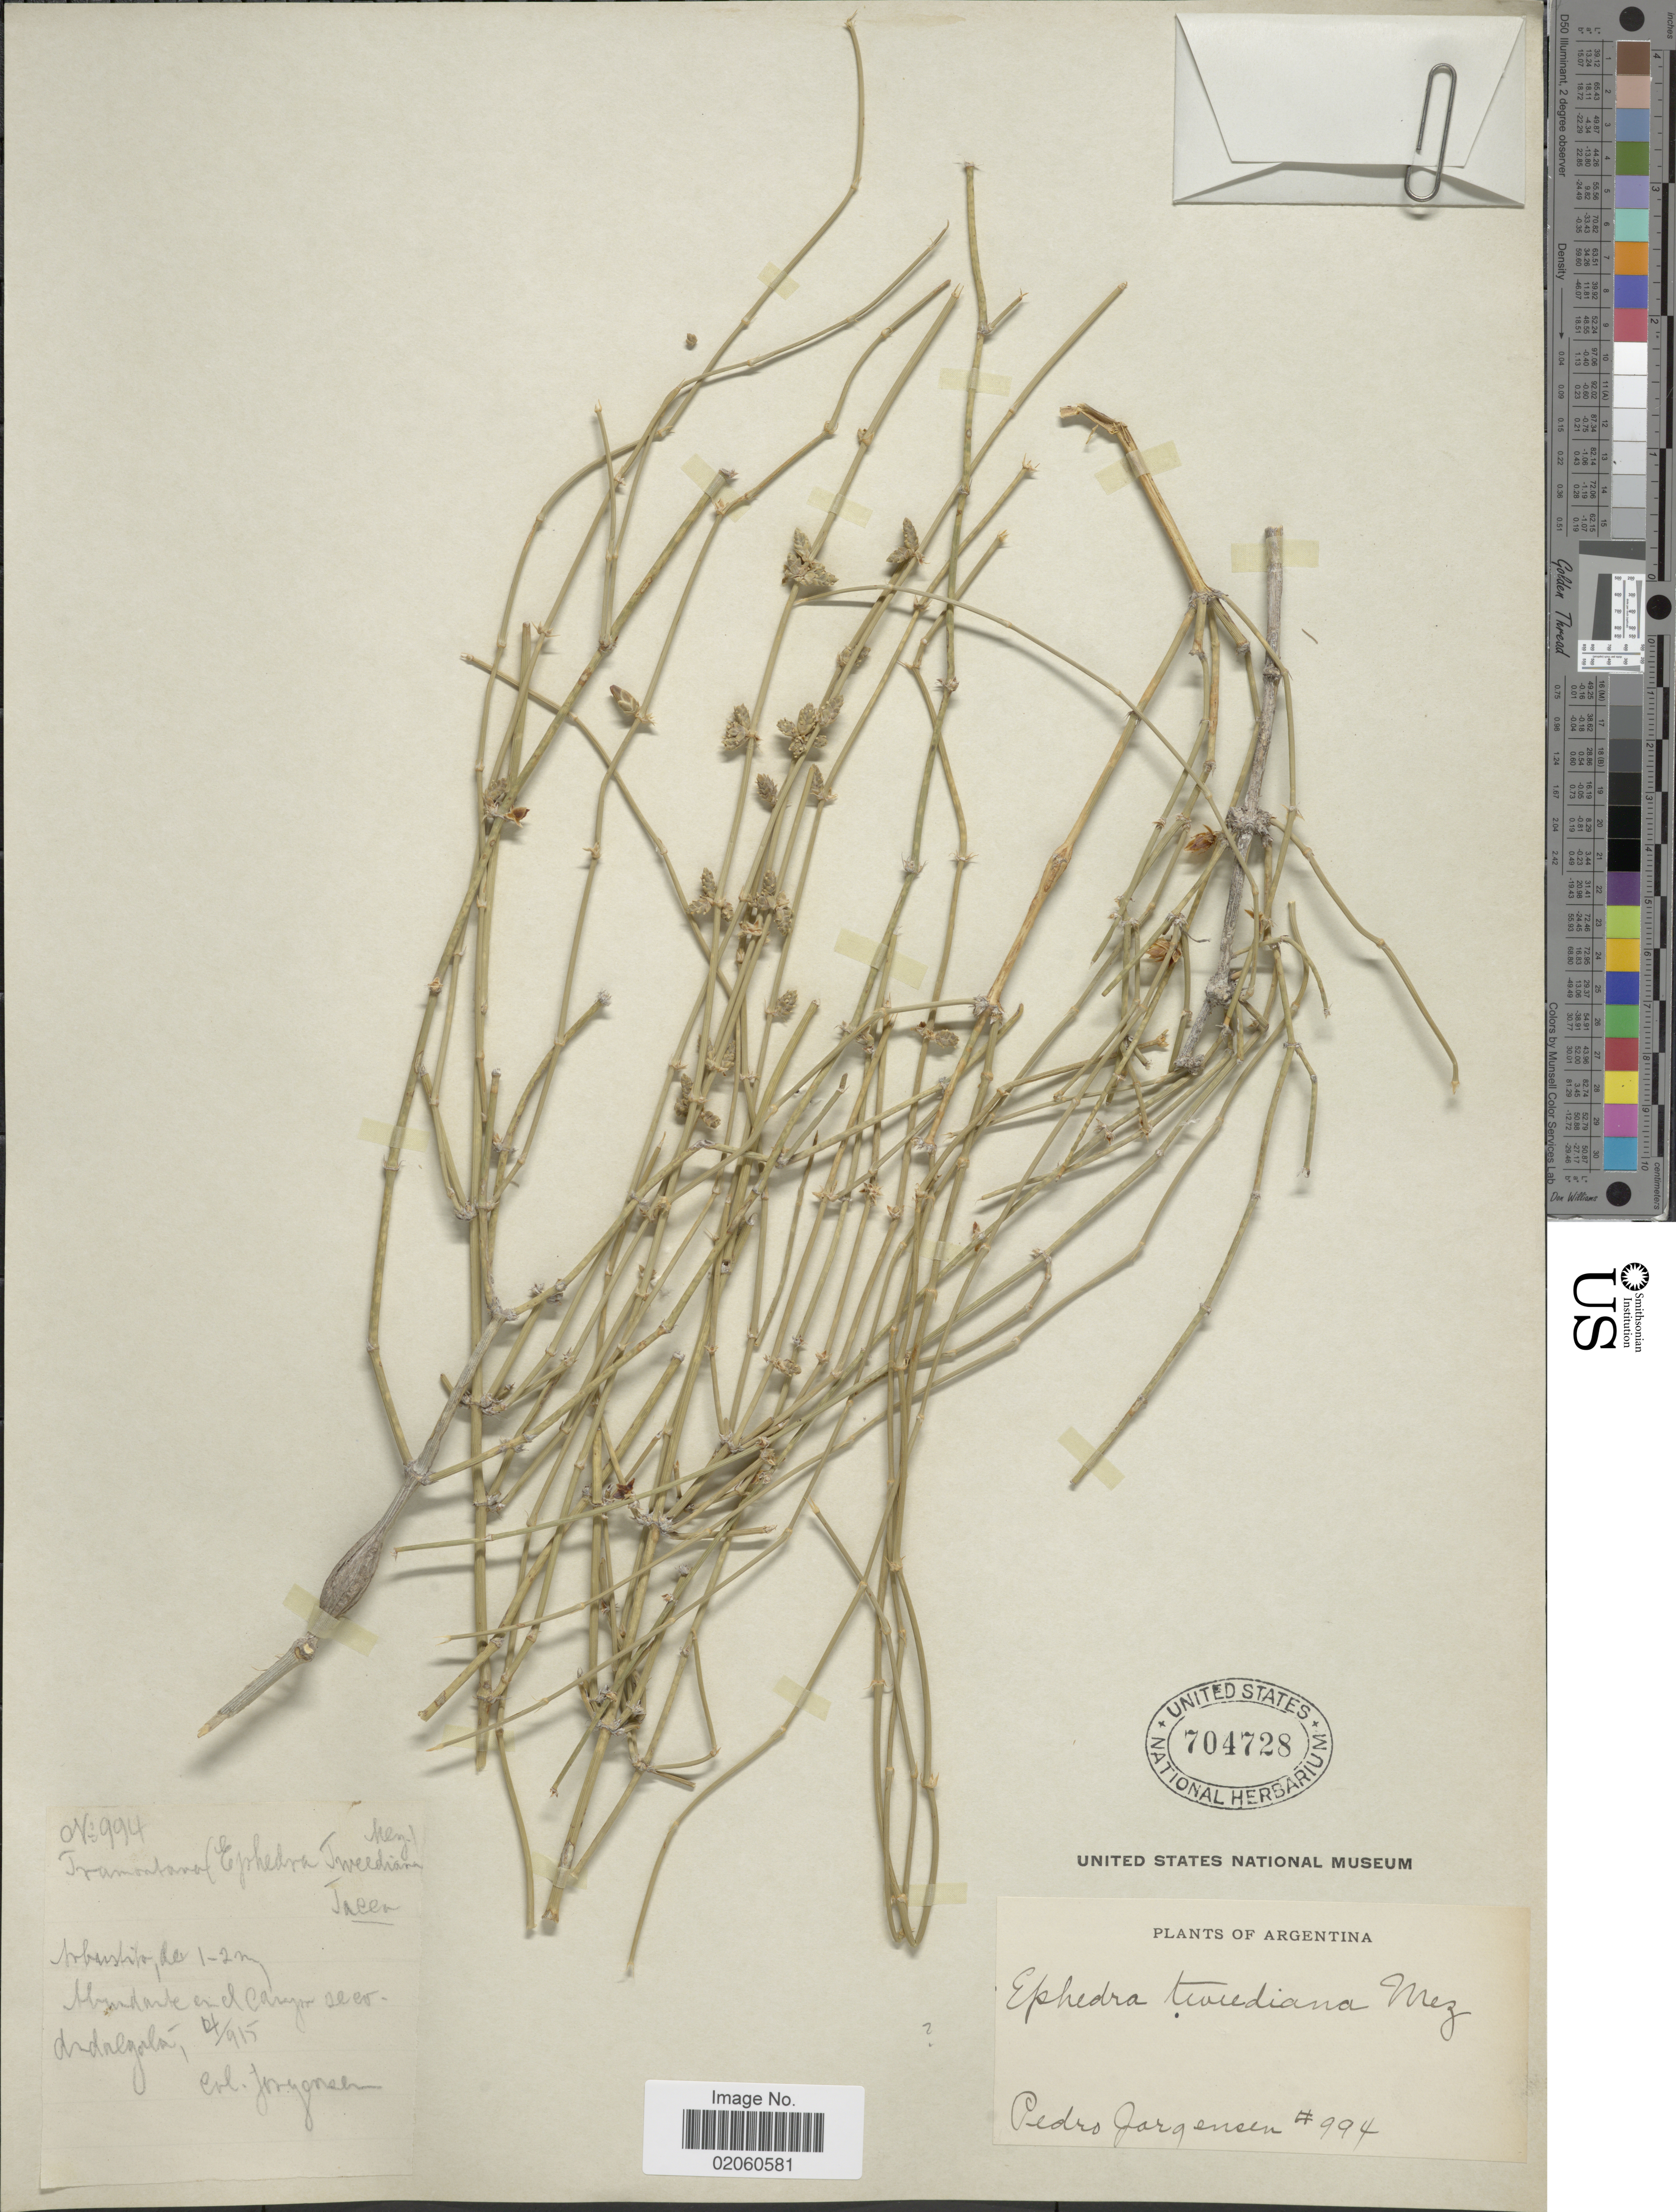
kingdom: Plantae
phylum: Tracheophyta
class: Gnetopsida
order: Ephedrales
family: Ephedraceae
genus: Ephedra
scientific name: Ephedra triandra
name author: Tul.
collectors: P. Jörgensen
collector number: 994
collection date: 1905-04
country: Argentina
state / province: Catamarca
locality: Abundante en el canyon seco Andalgala.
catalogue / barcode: US 704728